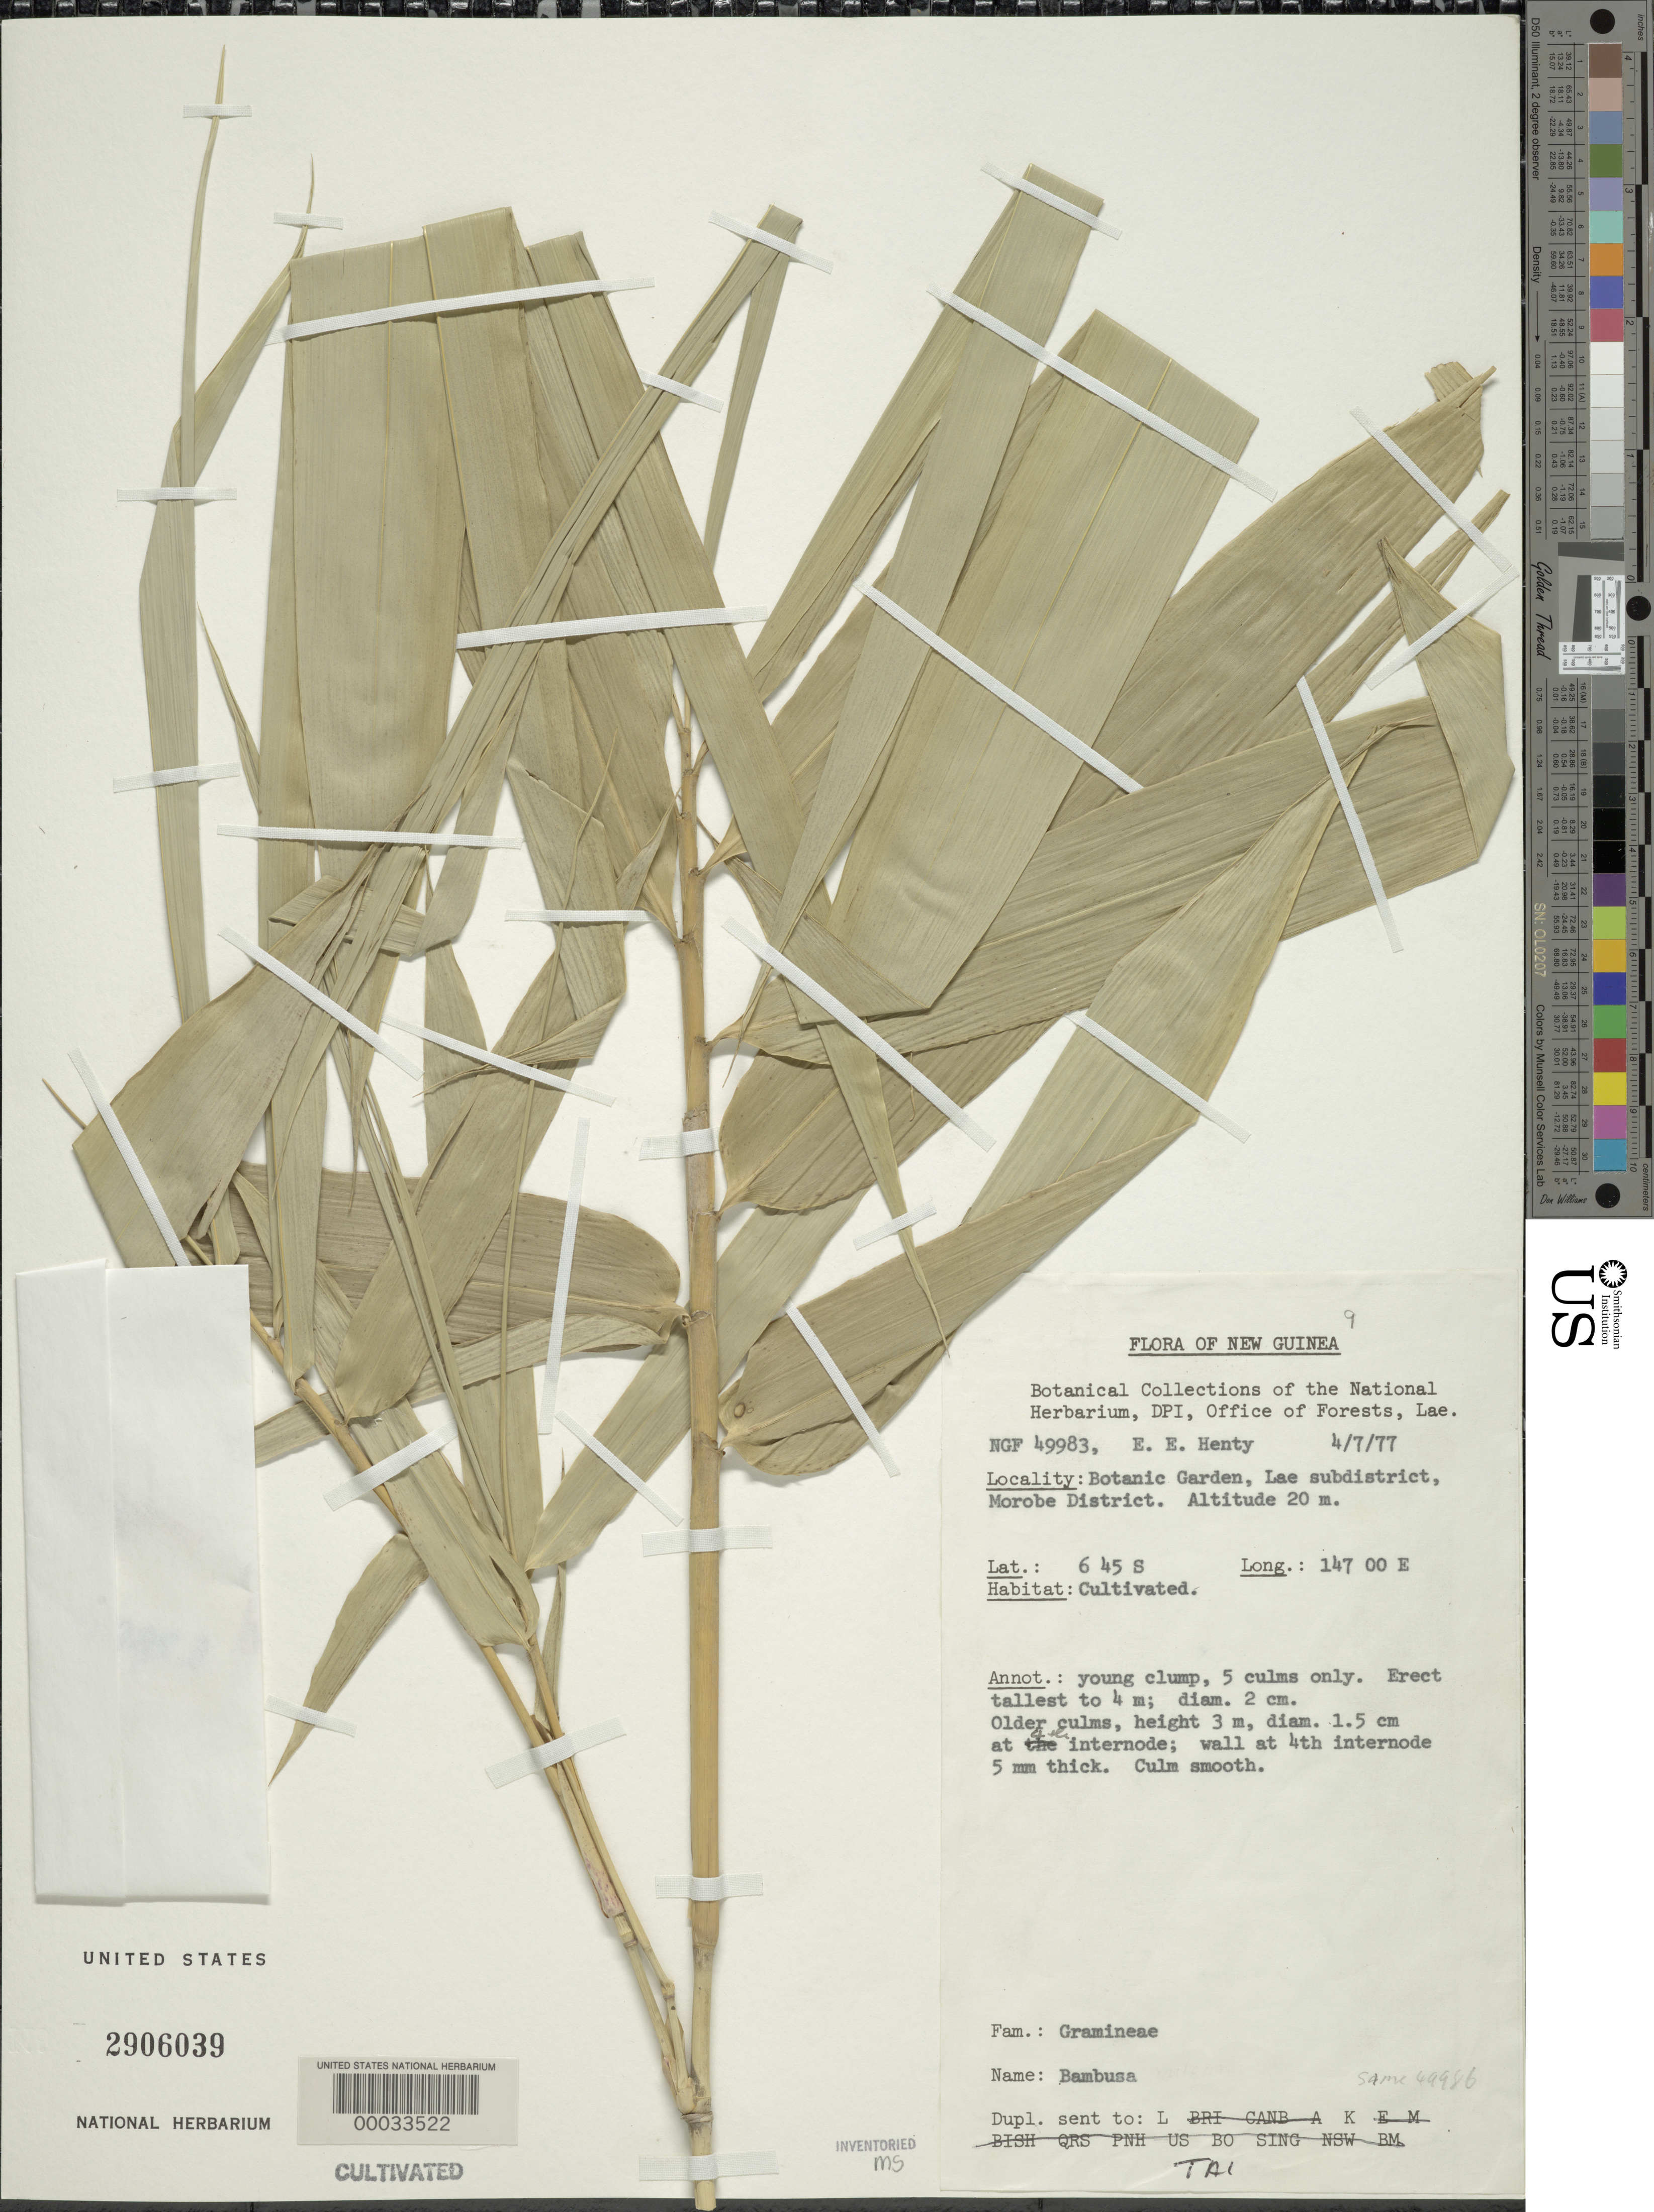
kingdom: Plantae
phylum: Tracheophyta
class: Liliopsida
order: Poales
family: Poaceae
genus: Bambusa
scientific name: Bambusa sp.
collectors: E. Henty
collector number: Ngf 49983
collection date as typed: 04 Jul 1977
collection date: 1977-07-04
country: Papua New Guinea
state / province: Morobe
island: New Guinea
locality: Botanic garden-lae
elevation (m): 20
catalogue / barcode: US 2906039